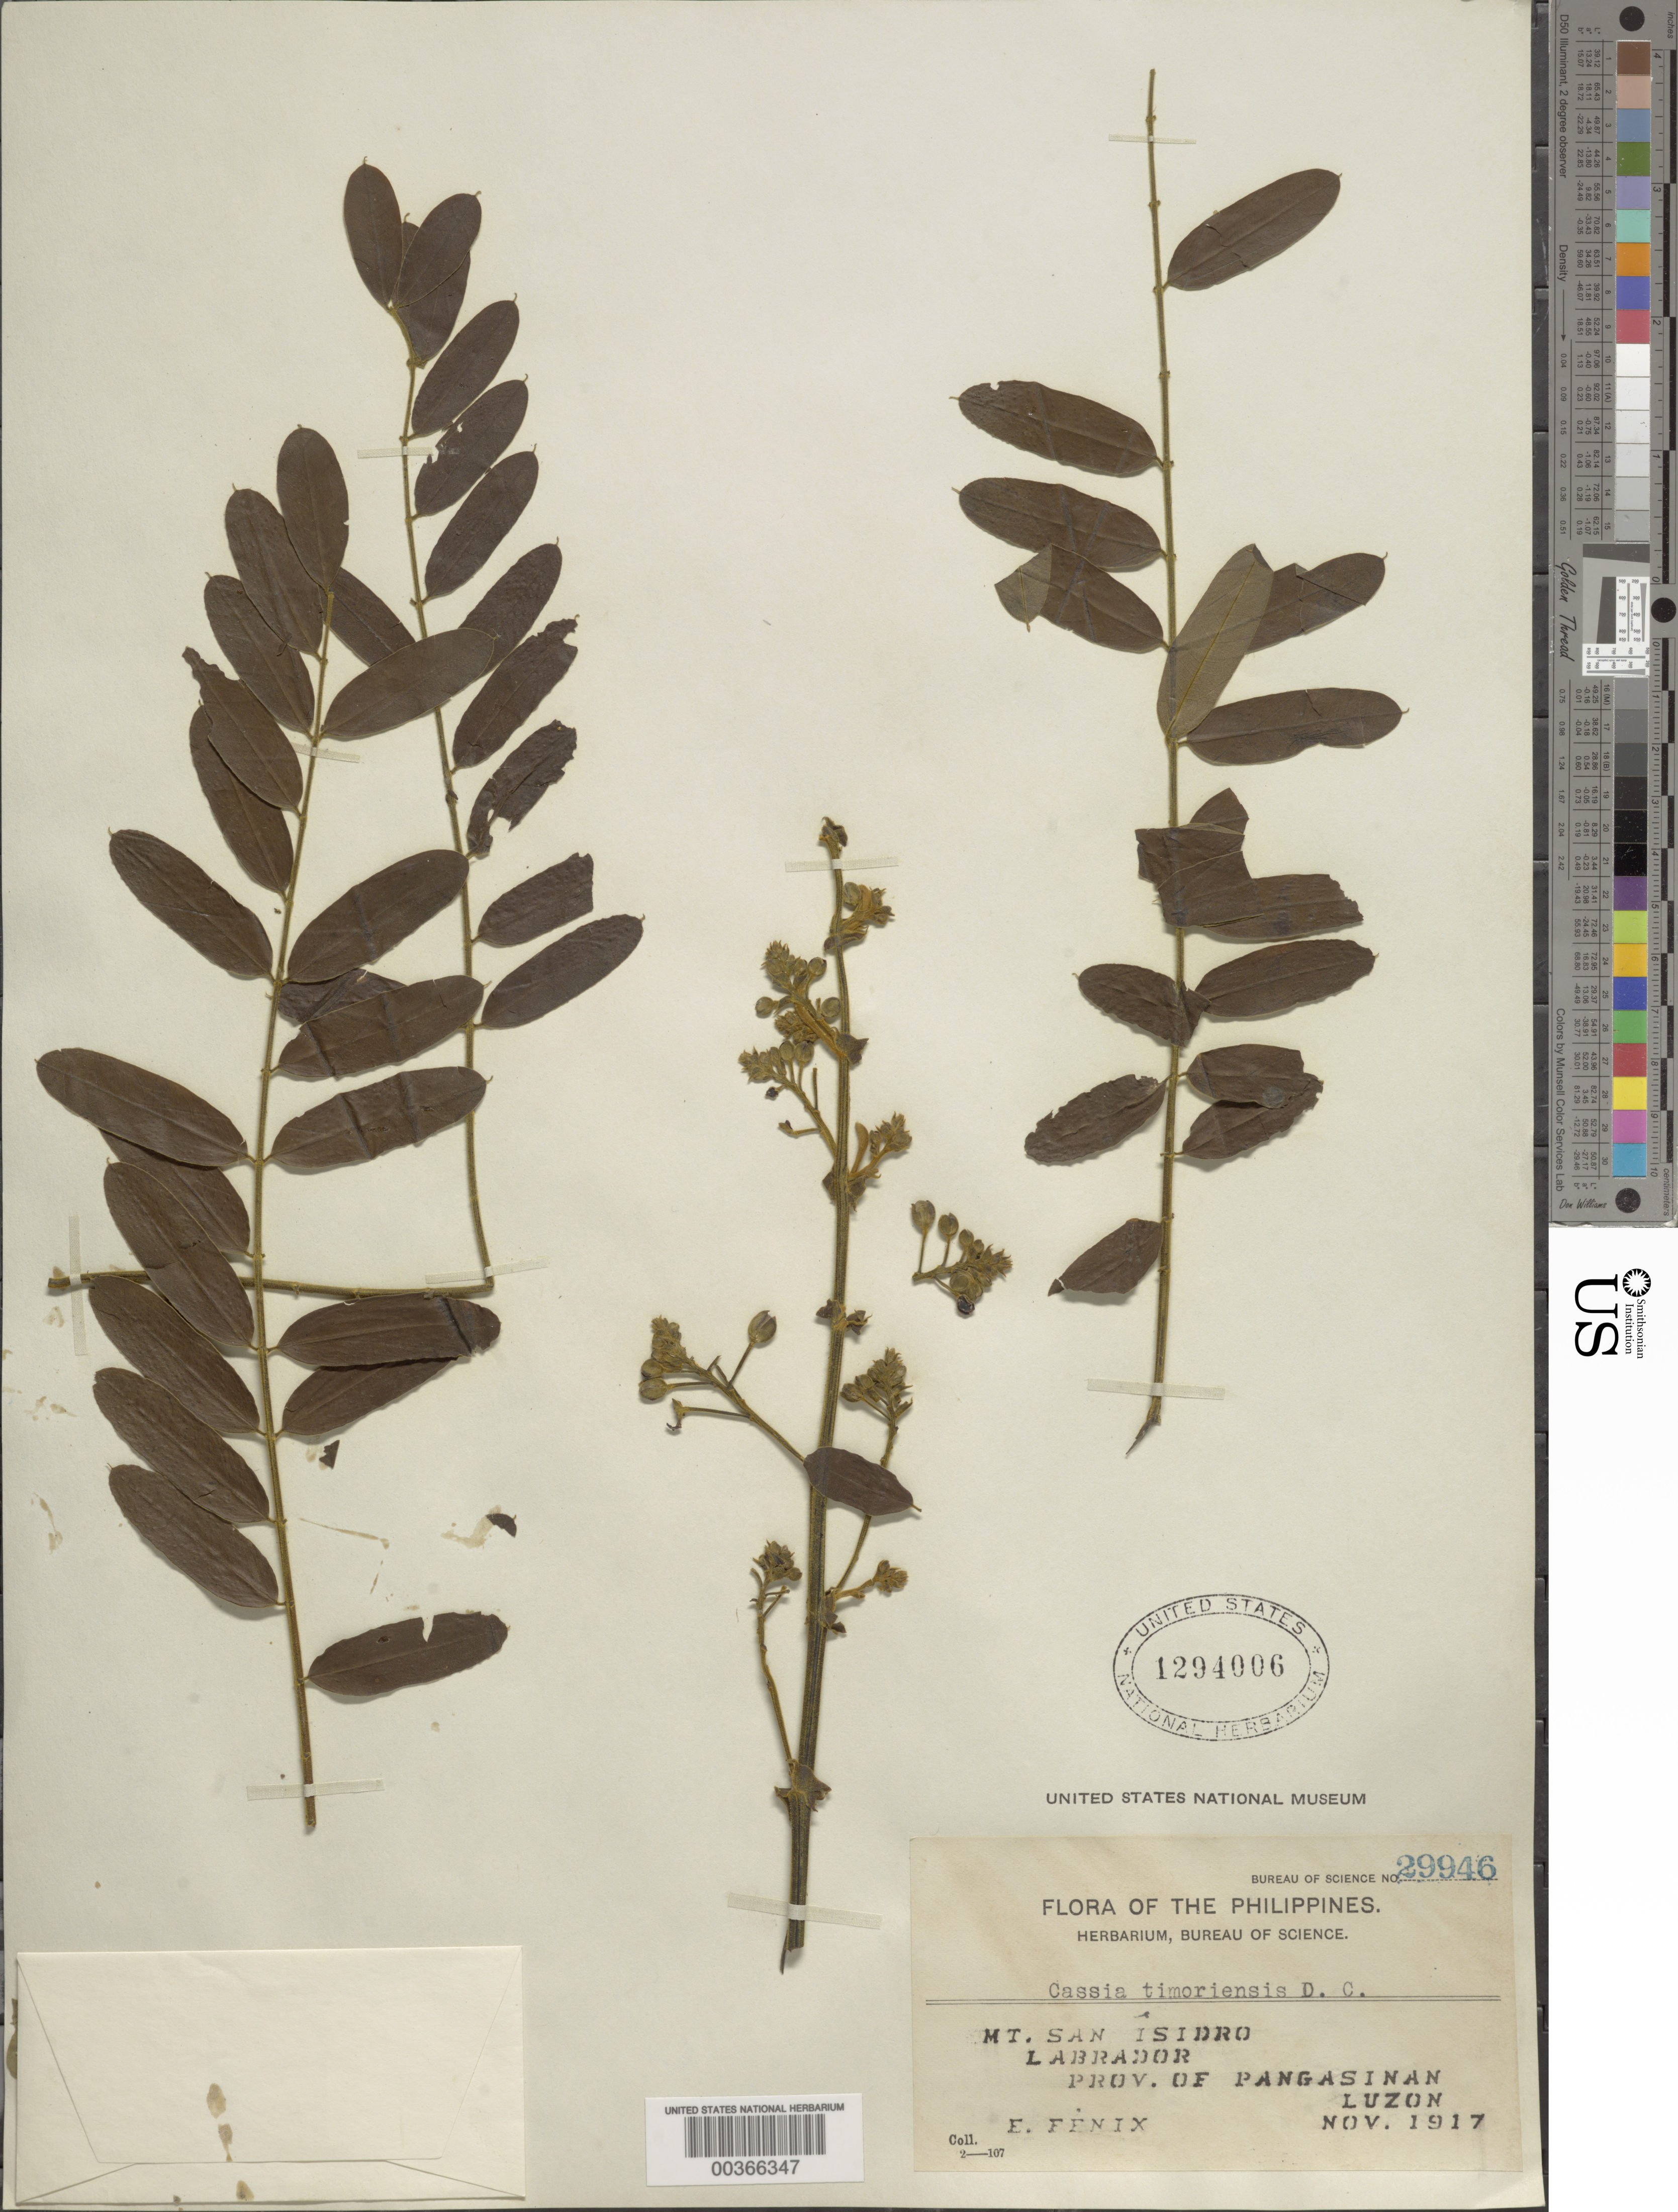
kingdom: Plantae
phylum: Tracheophyta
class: Magnoliopsida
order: Fabales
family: Fabaceae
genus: Senna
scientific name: Senna timorensis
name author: (DC.) H.S. Irwin & Barneby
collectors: E. Fenix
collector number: Bureau Of Science No. 29946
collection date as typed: Nov 1917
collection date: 1917-11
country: Philippines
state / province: Ilocos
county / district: Pangasinan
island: Luzon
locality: St. san isidro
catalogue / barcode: US 1294006